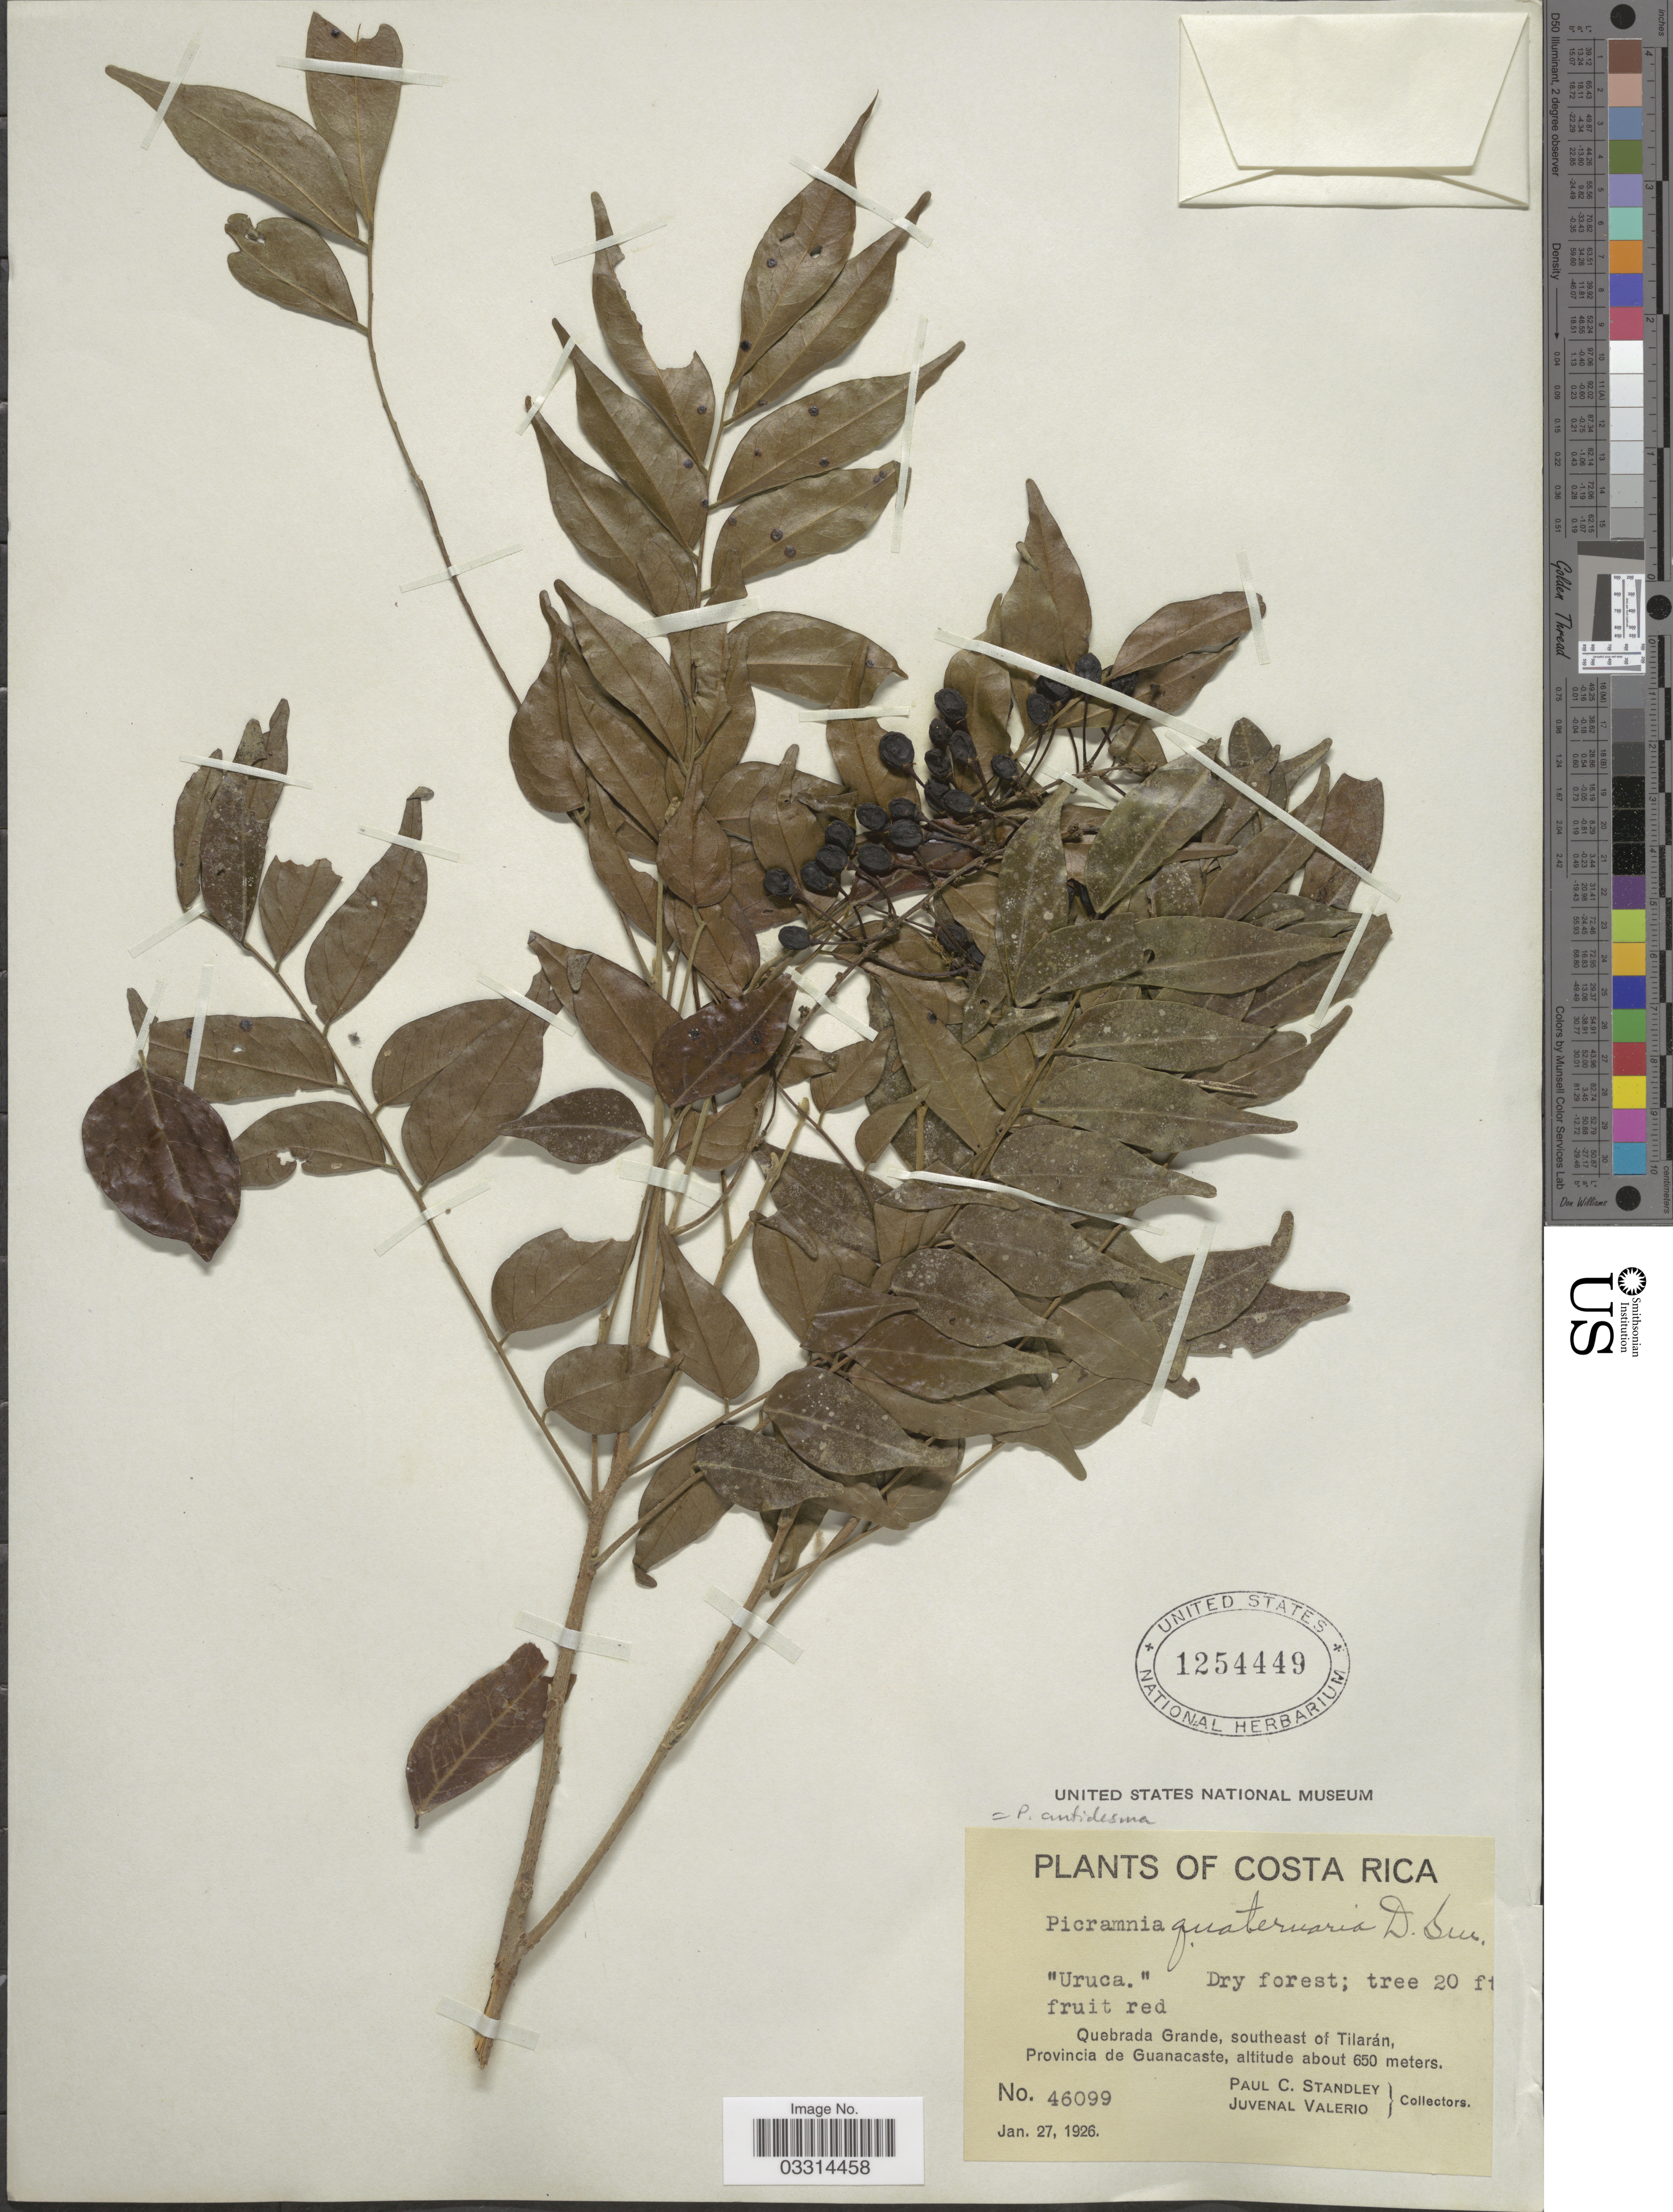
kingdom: Plantae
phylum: Tracheophyta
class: Magnoliopsida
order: Picramniales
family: Picramniaceae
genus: Picramnia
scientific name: Picramnia antidesma subsp. antidesma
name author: Sw.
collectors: P. C. Standley & J. Valerio R.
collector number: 46099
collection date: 1926-01-27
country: Costa Rica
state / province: Guanacaste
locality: Quebrada Grande, southeast of Tilarán.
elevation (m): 650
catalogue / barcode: US 1254449